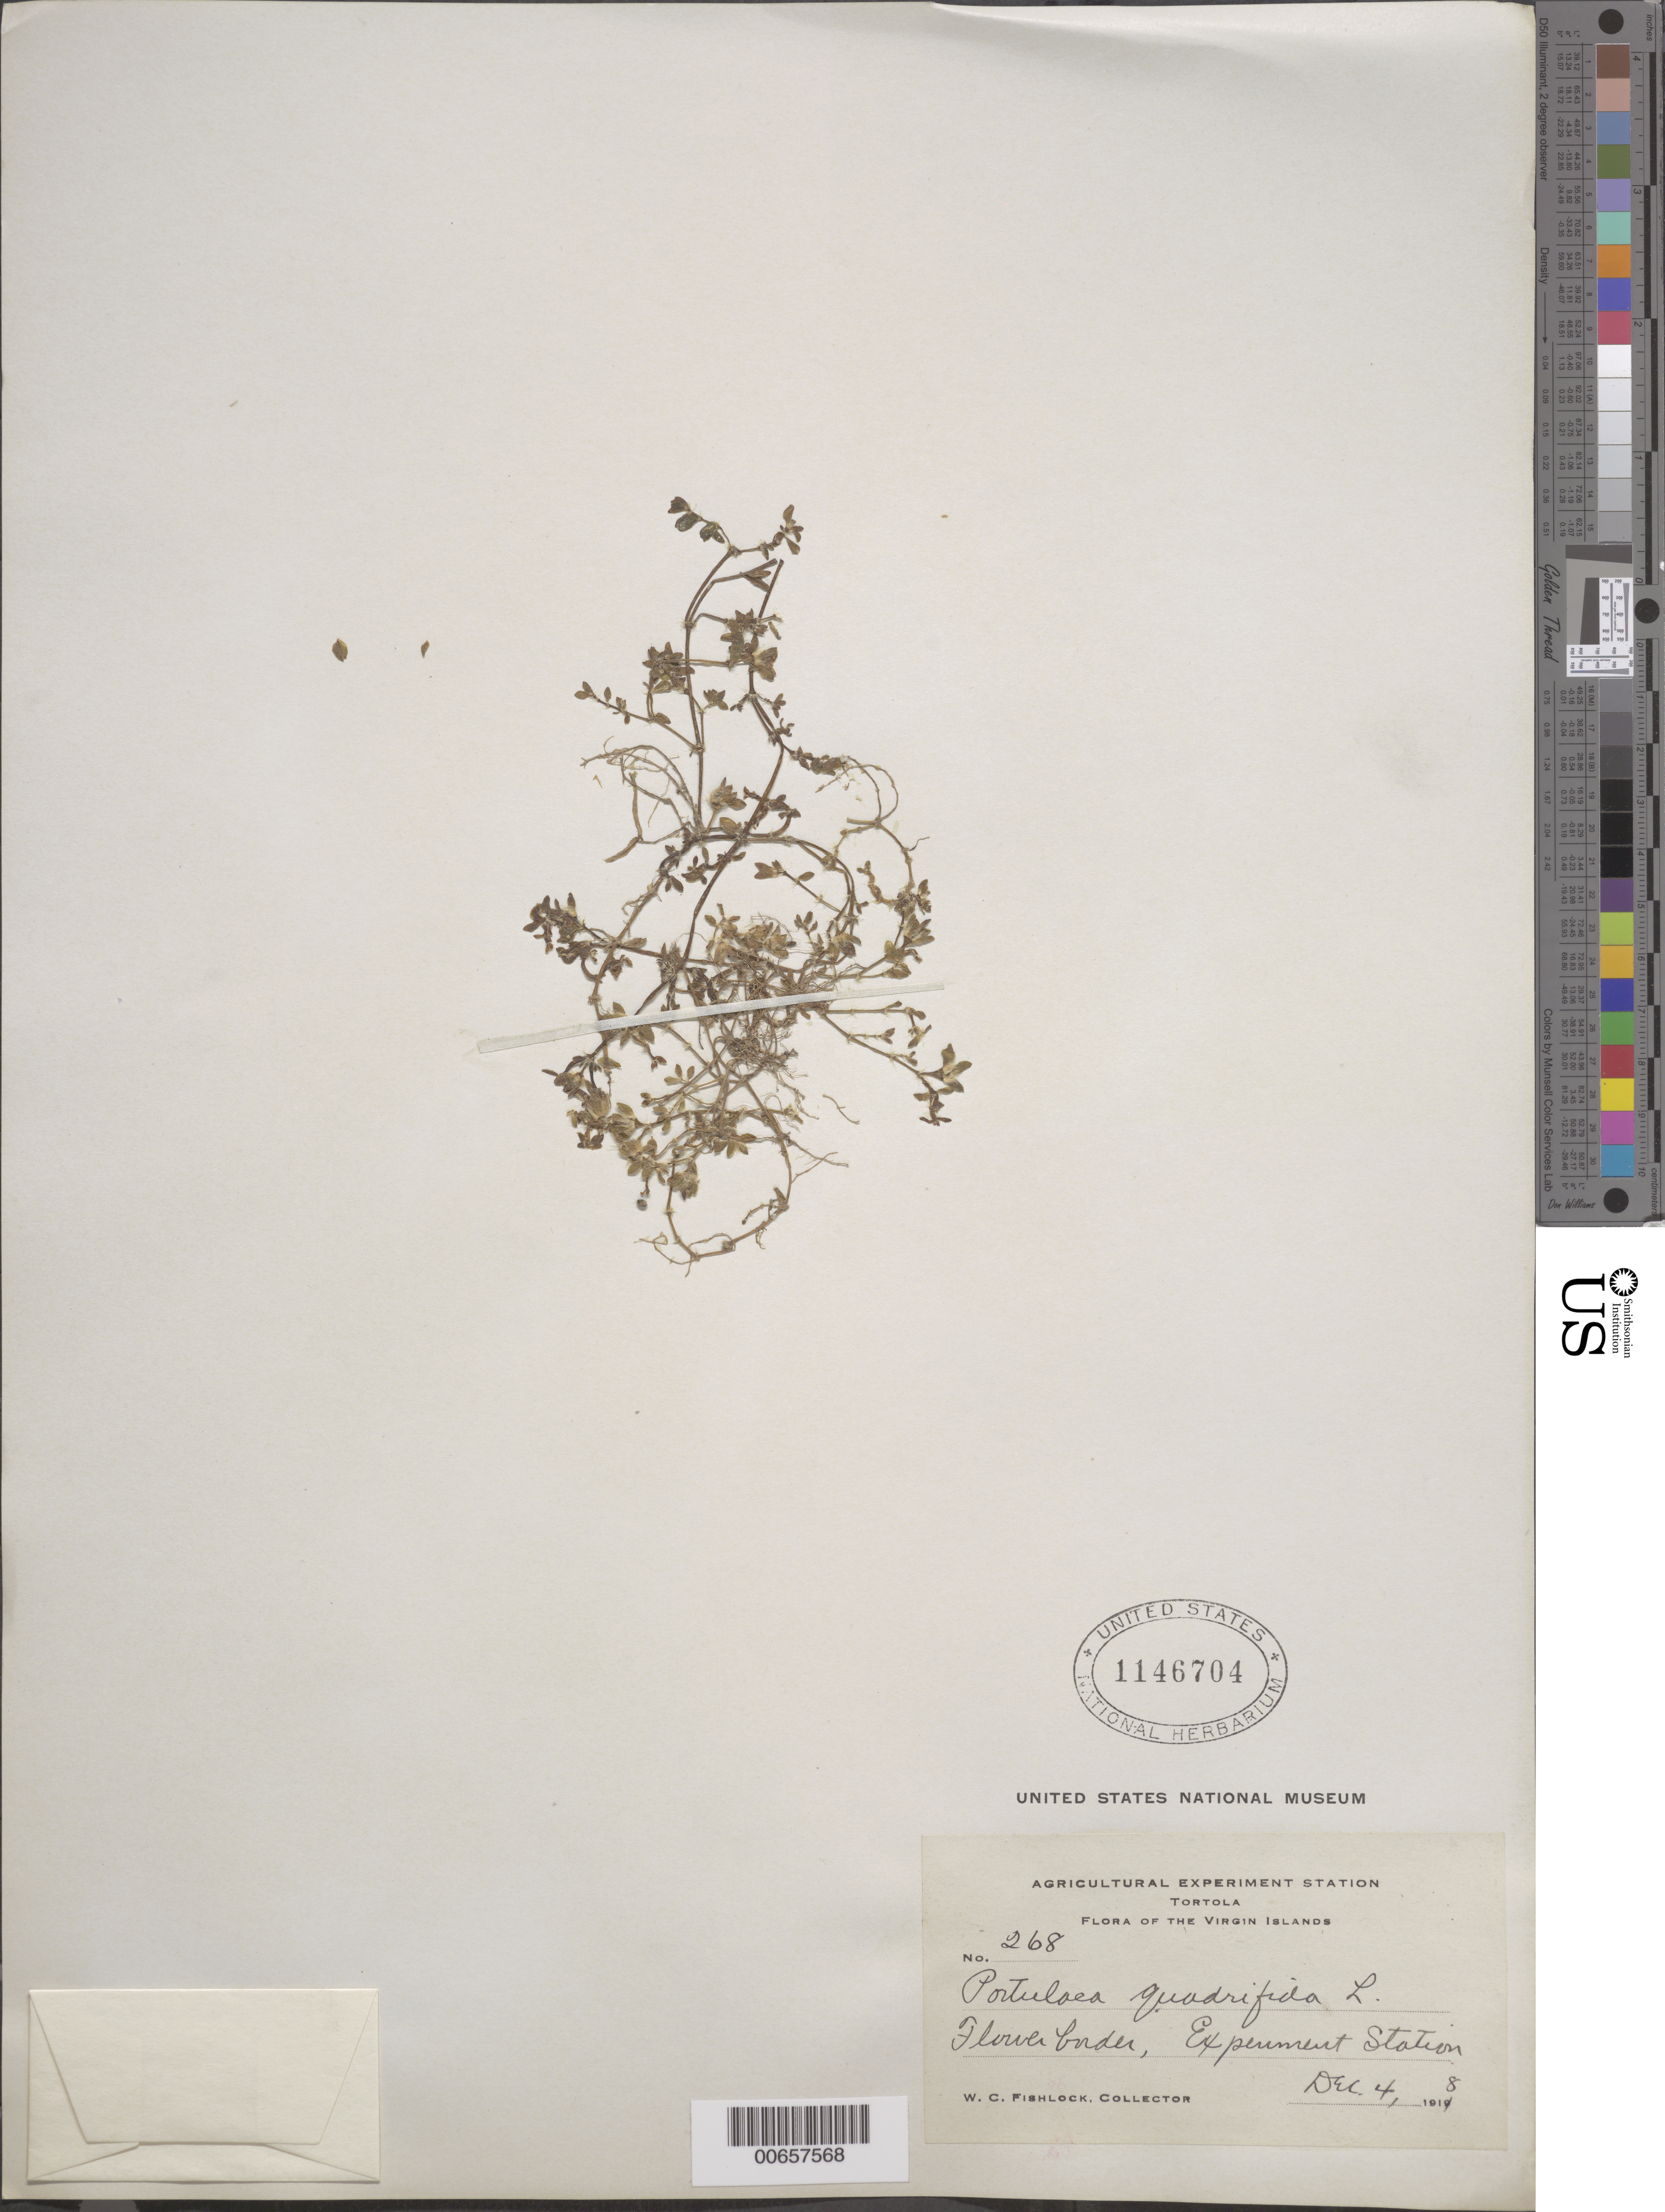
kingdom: Plantae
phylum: Tracheophyta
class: Magnoliopsida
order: Caryophyllales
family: Portulacaceae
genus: Portulaca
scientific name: Portulaca quadrifida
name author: L.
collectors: W. Fishlock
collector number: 268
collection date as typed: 04 Dec 1918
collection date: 1918-12-04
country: British Virgin Islands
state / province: Tortola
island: Tortola Island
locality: Tortola Experimental Station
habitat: Flower border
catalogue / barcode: US 1146704